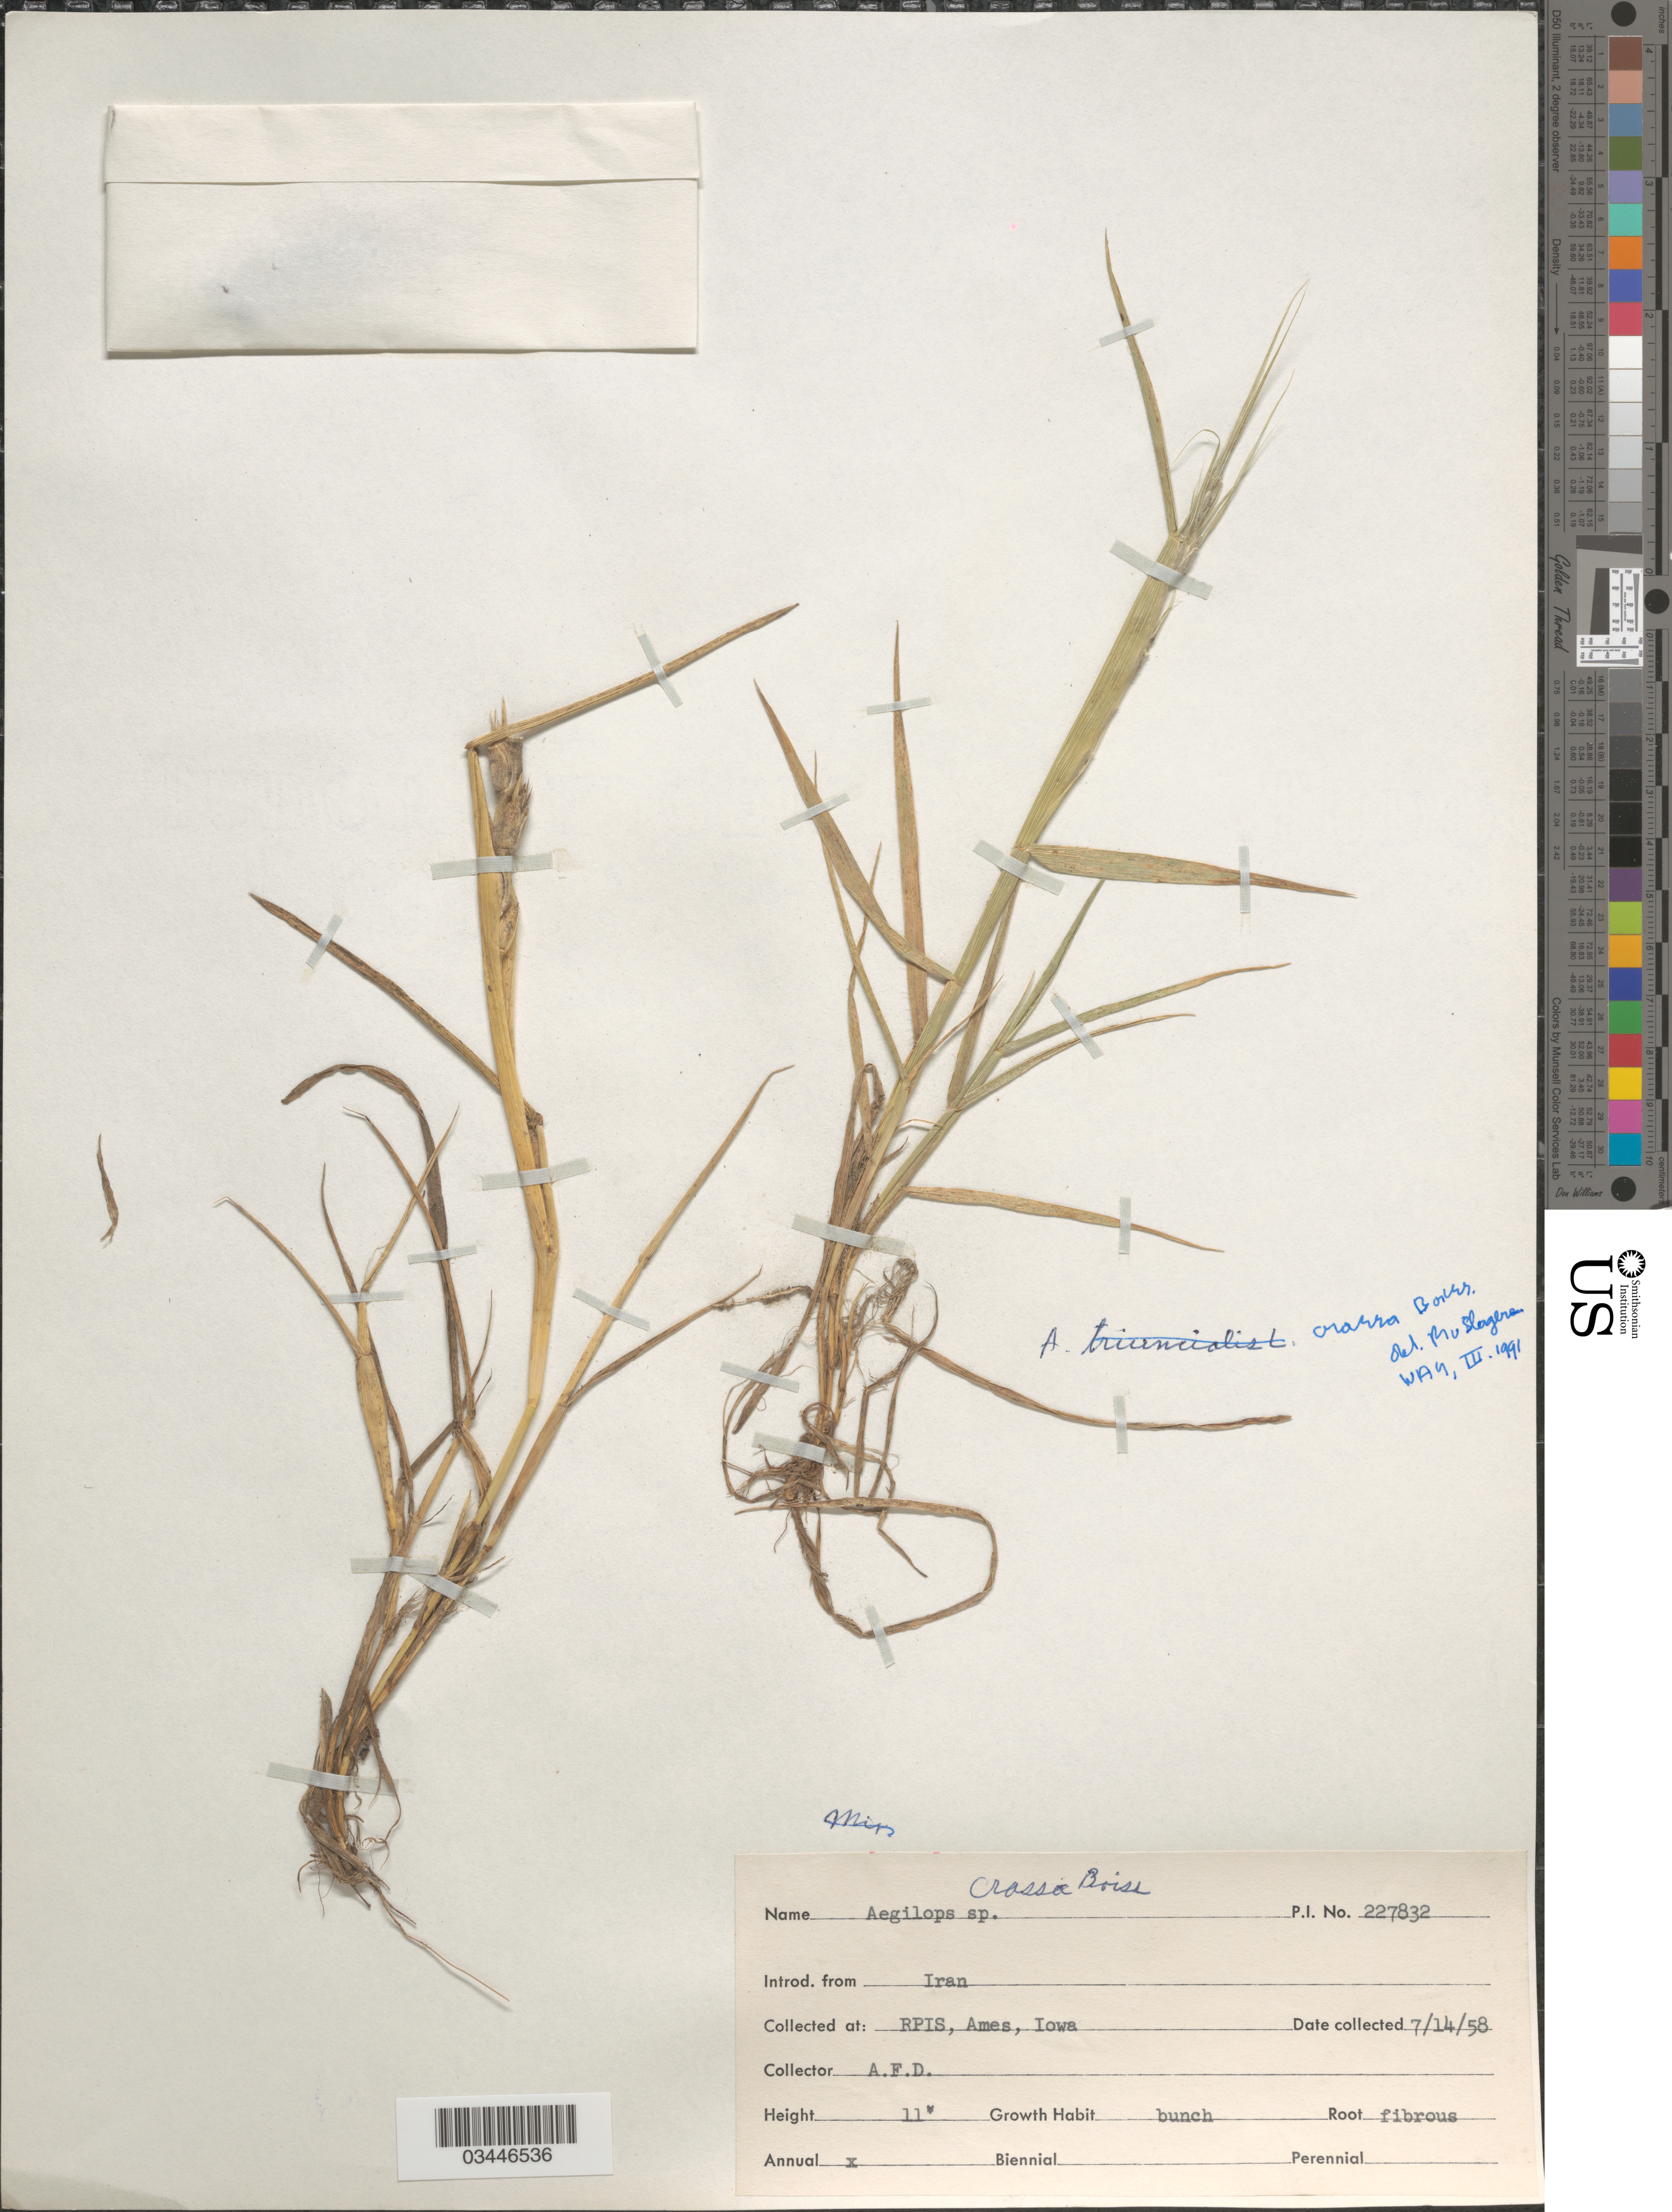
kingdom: Plantae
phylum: Tracheophyta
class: Liliopsida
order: Poales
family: Poaceae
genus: Aegilops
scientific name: Aegilops crassa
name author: Boiss.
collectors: A. D.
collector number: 227832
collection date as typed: Transcribed d/m/y: 14/7/58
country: United States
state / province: Iowa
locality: RPIS, Ames.